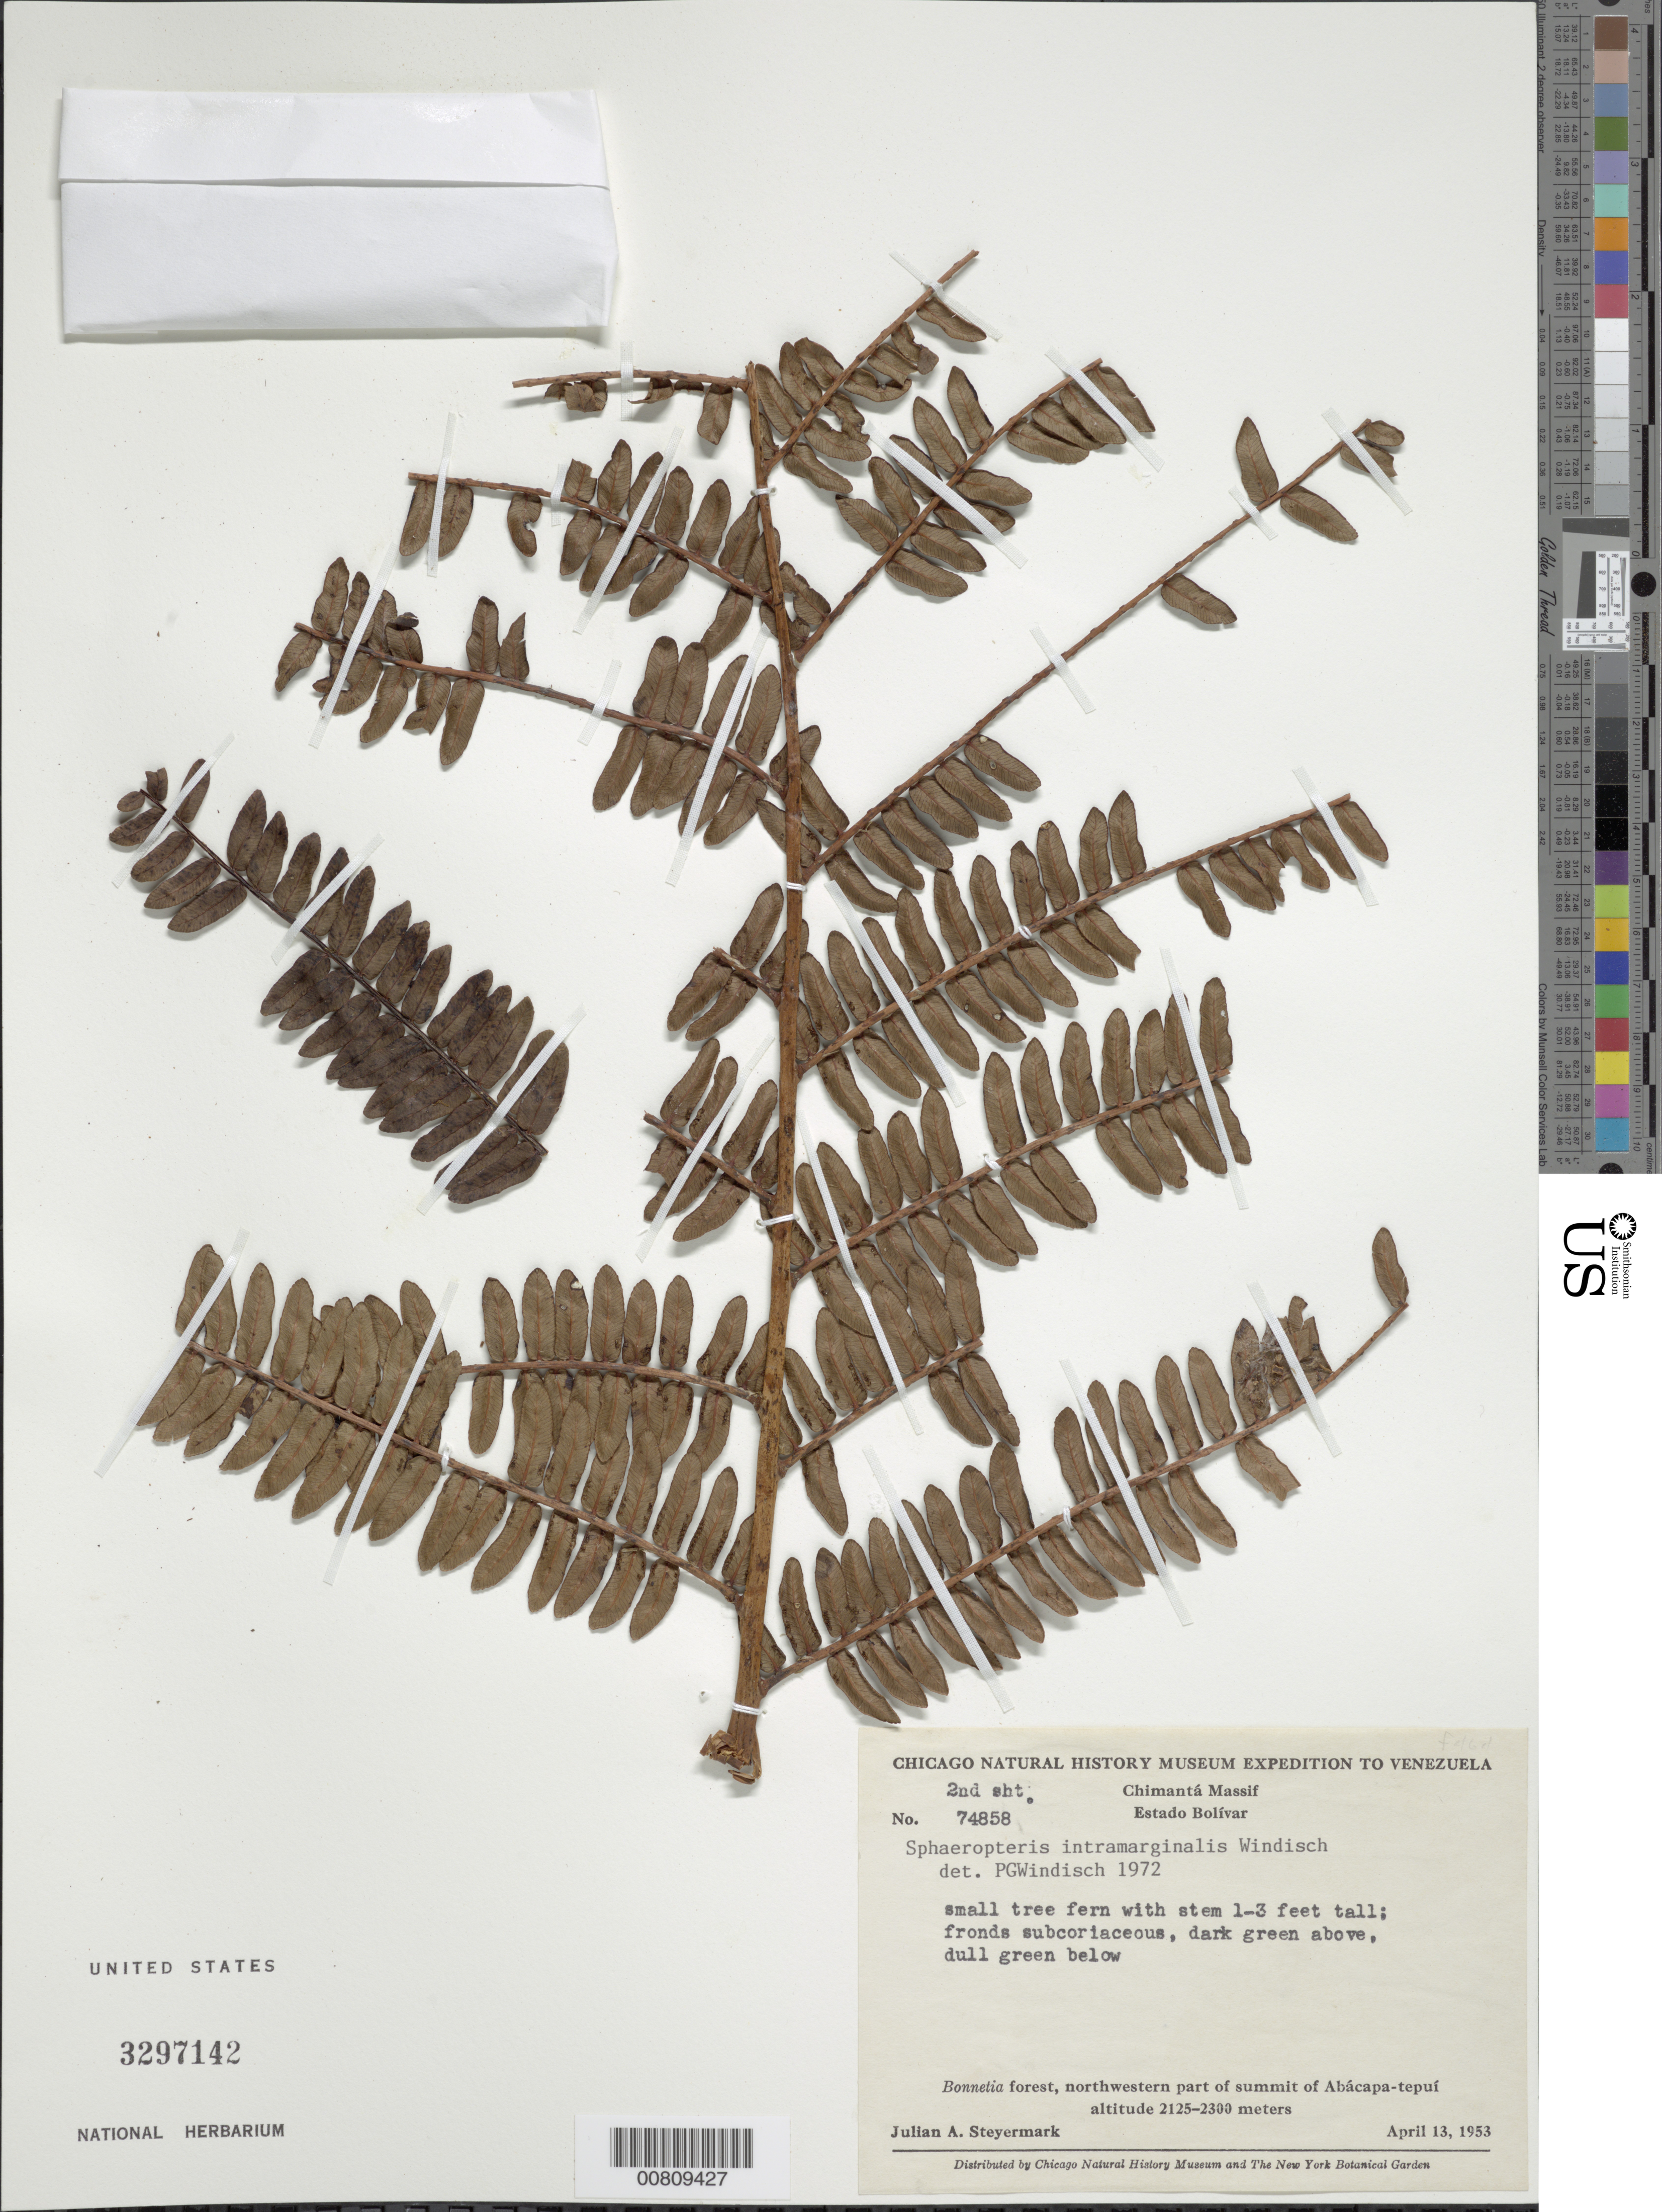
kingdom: Plantae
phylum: Tracheophyta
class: Polypodiopsida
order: Cyatheales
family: Cyatheaceae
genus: Cyathea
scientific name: Cyathea intramarginalis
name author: (P.G. Windisch) Lellinger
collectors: J. Steyermark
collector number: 74858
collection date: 1953-04-13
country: Venezuela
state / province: Bolivar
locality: Chimantá Massif, Bonnetia forest, northwestern part of summit of Abácapa-tenuí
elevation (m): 2125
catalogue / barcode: US 3297142